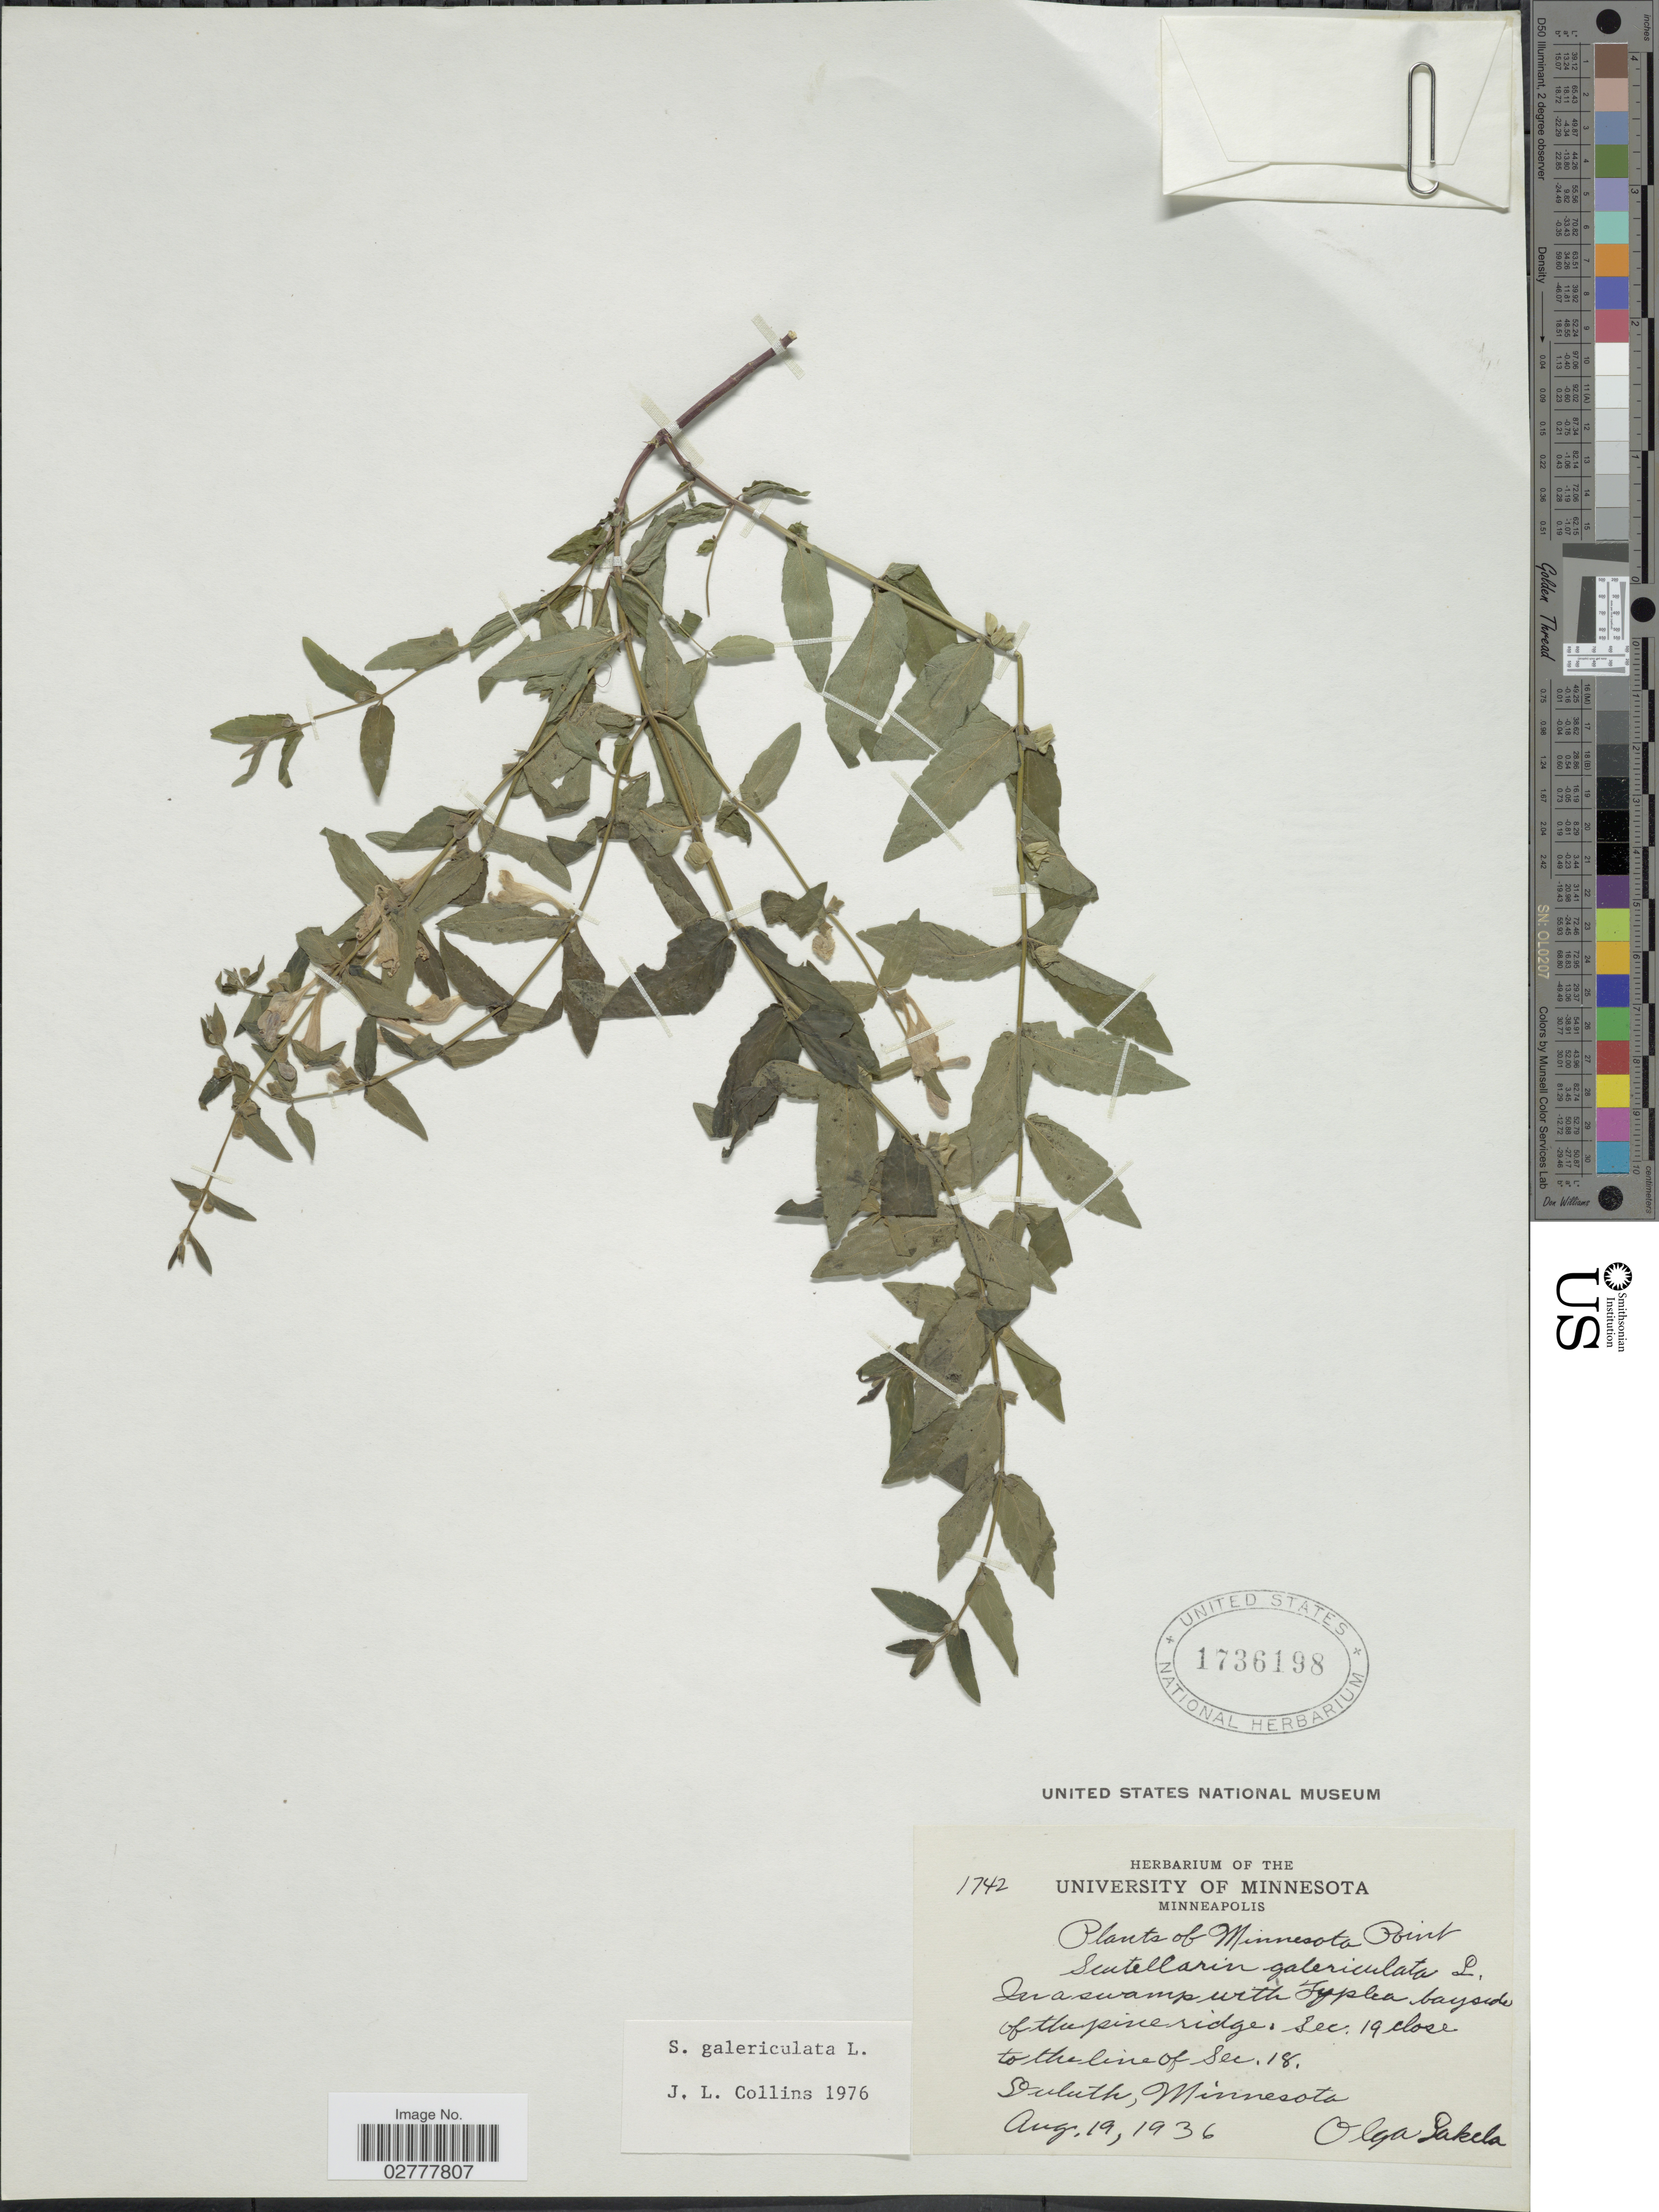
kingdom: Plantae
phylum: Tracheophyta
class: Magnoliopsida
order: Lamiales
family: Lamiaceae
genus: Scutellaria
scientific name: Scutellaria galericulata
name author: L.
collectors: O. K. Lakela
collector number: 1742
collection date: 1936-08-19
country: United States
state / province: Minnesota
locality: In a swamp with Typlea bayside of the pine ridge. Sec. 19 close to the line of Sec. 18. Duluth.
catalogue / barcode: US 1736198